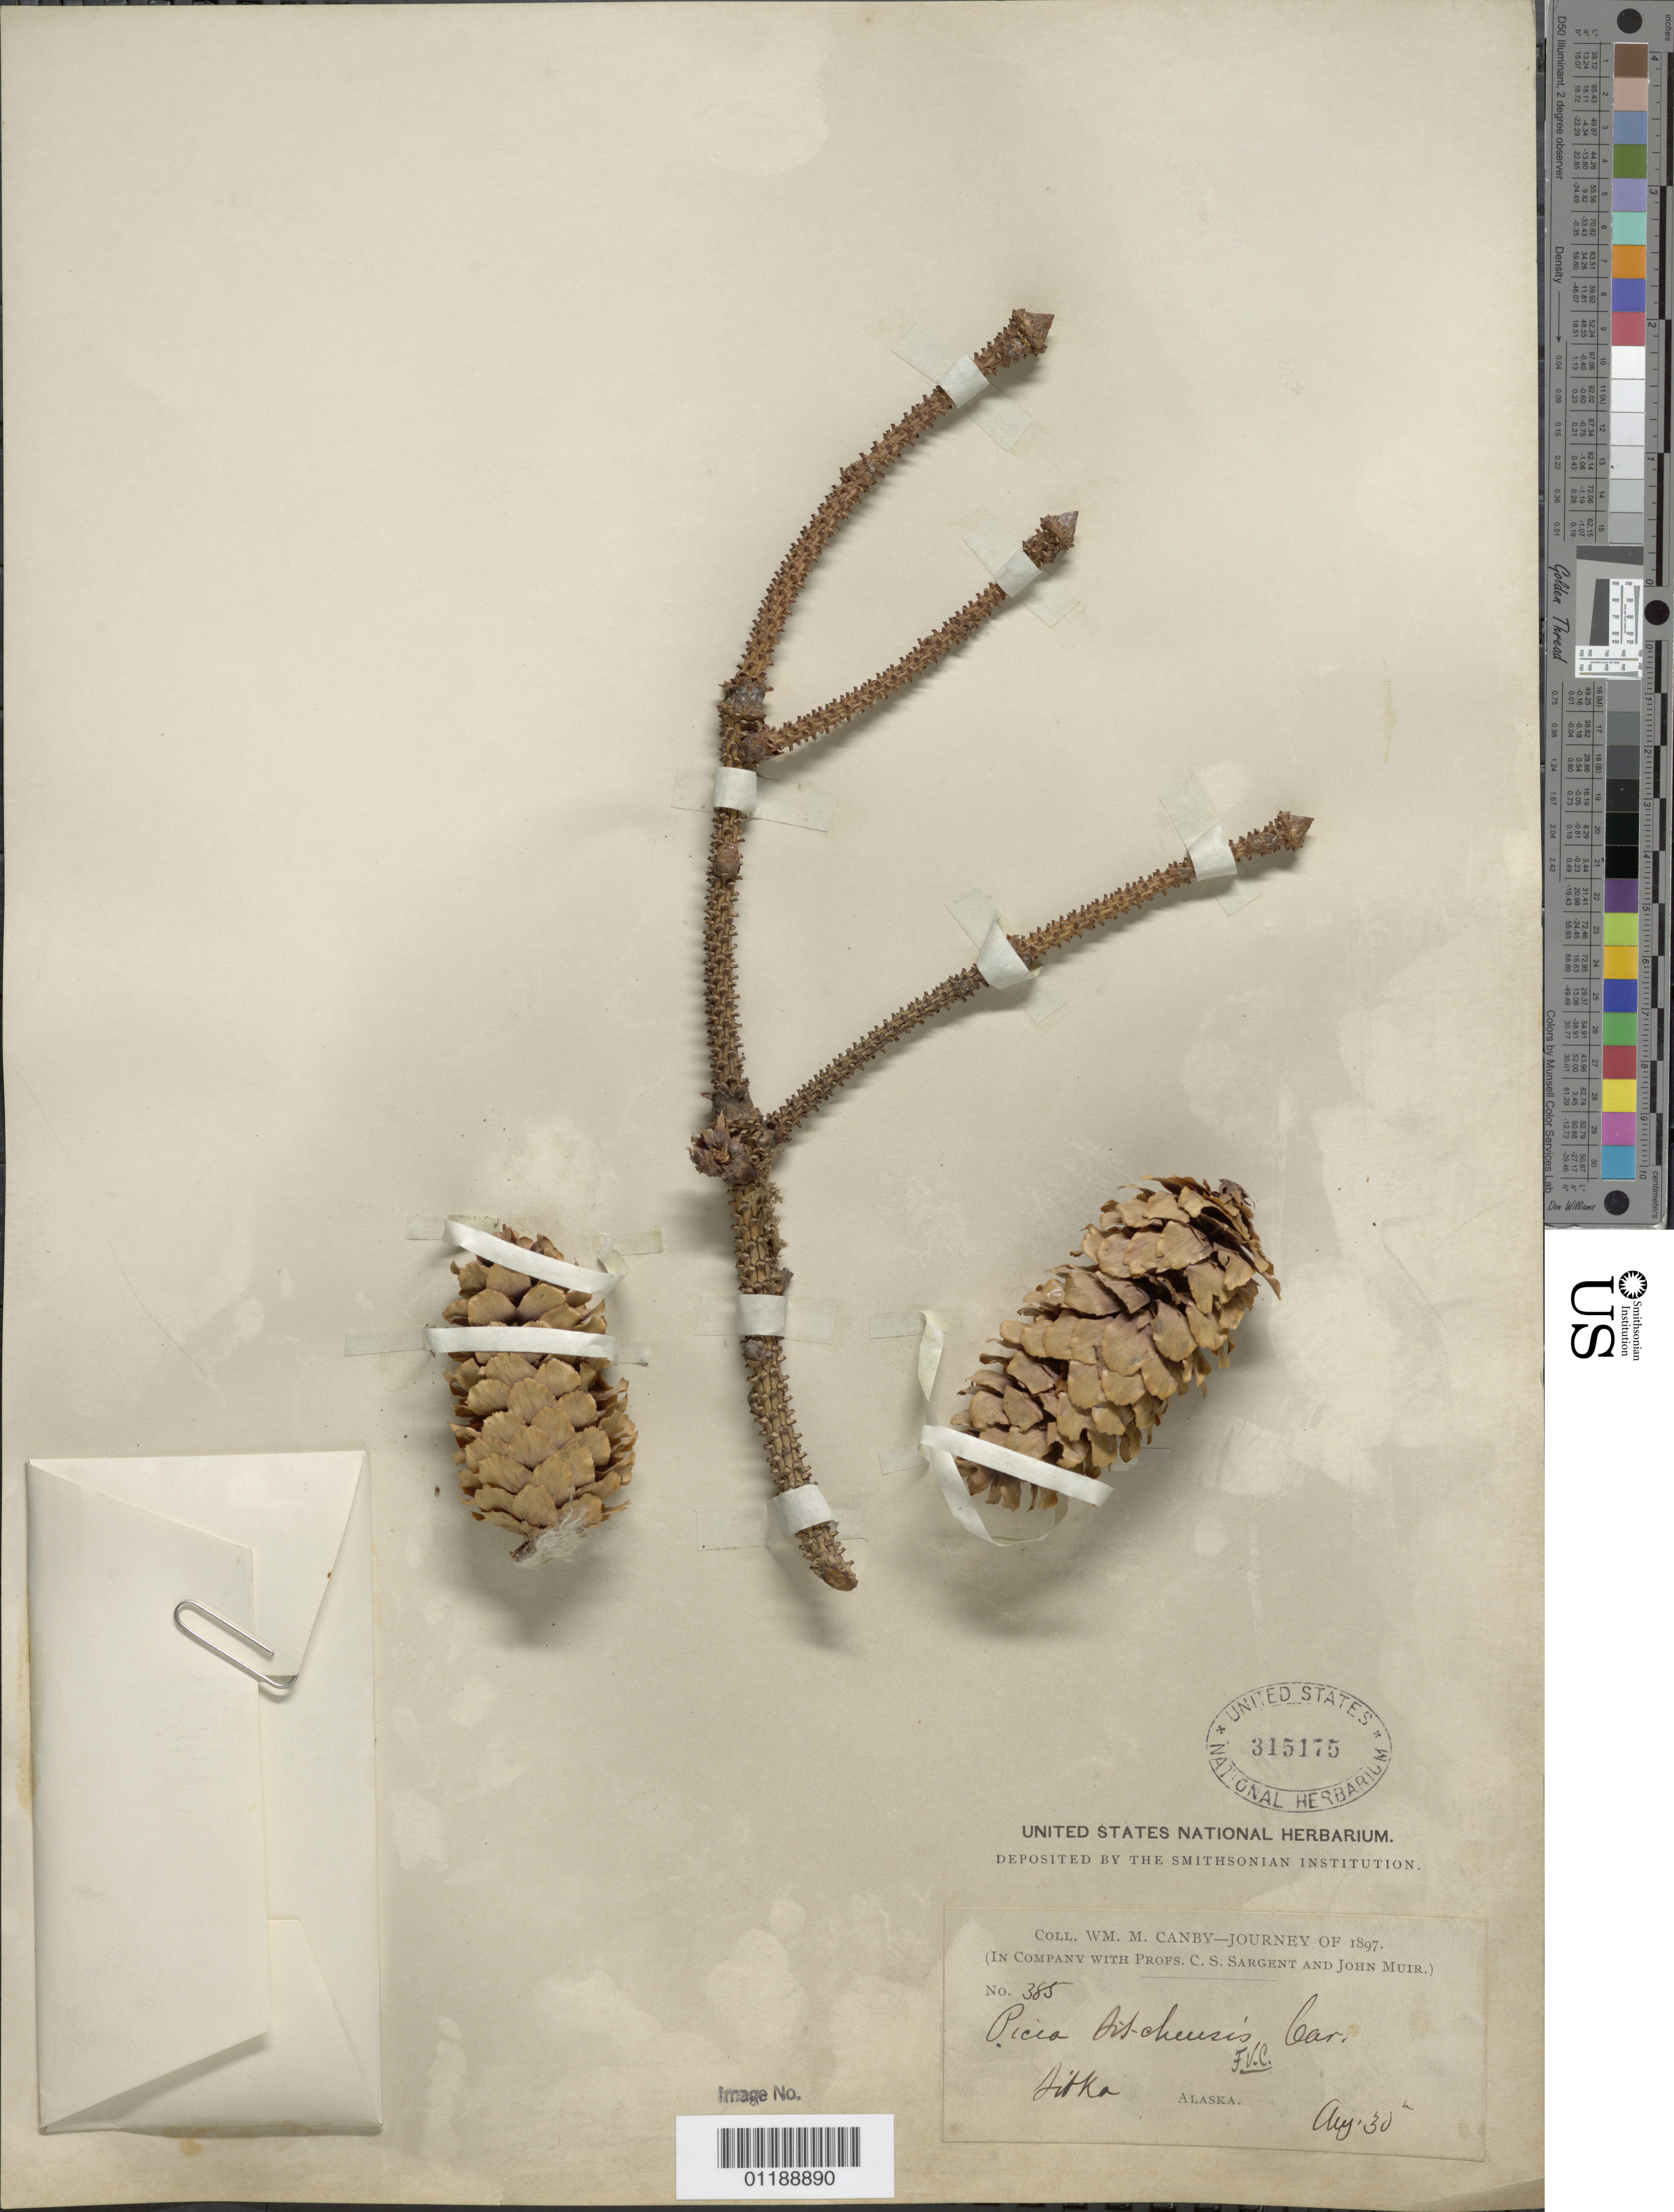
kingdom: Plantae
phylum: Tracheophyta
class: Pinopsida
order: Pinales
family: Pinaceae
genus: Picea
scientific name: Picea sitchensis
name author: (Bong.) Carrière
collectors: W. M. Canby, C. S. Sargent & J. Muir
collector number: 385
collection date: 1897-08-30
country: United States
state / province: Alaska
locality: Sitka.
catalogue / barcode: US 315175